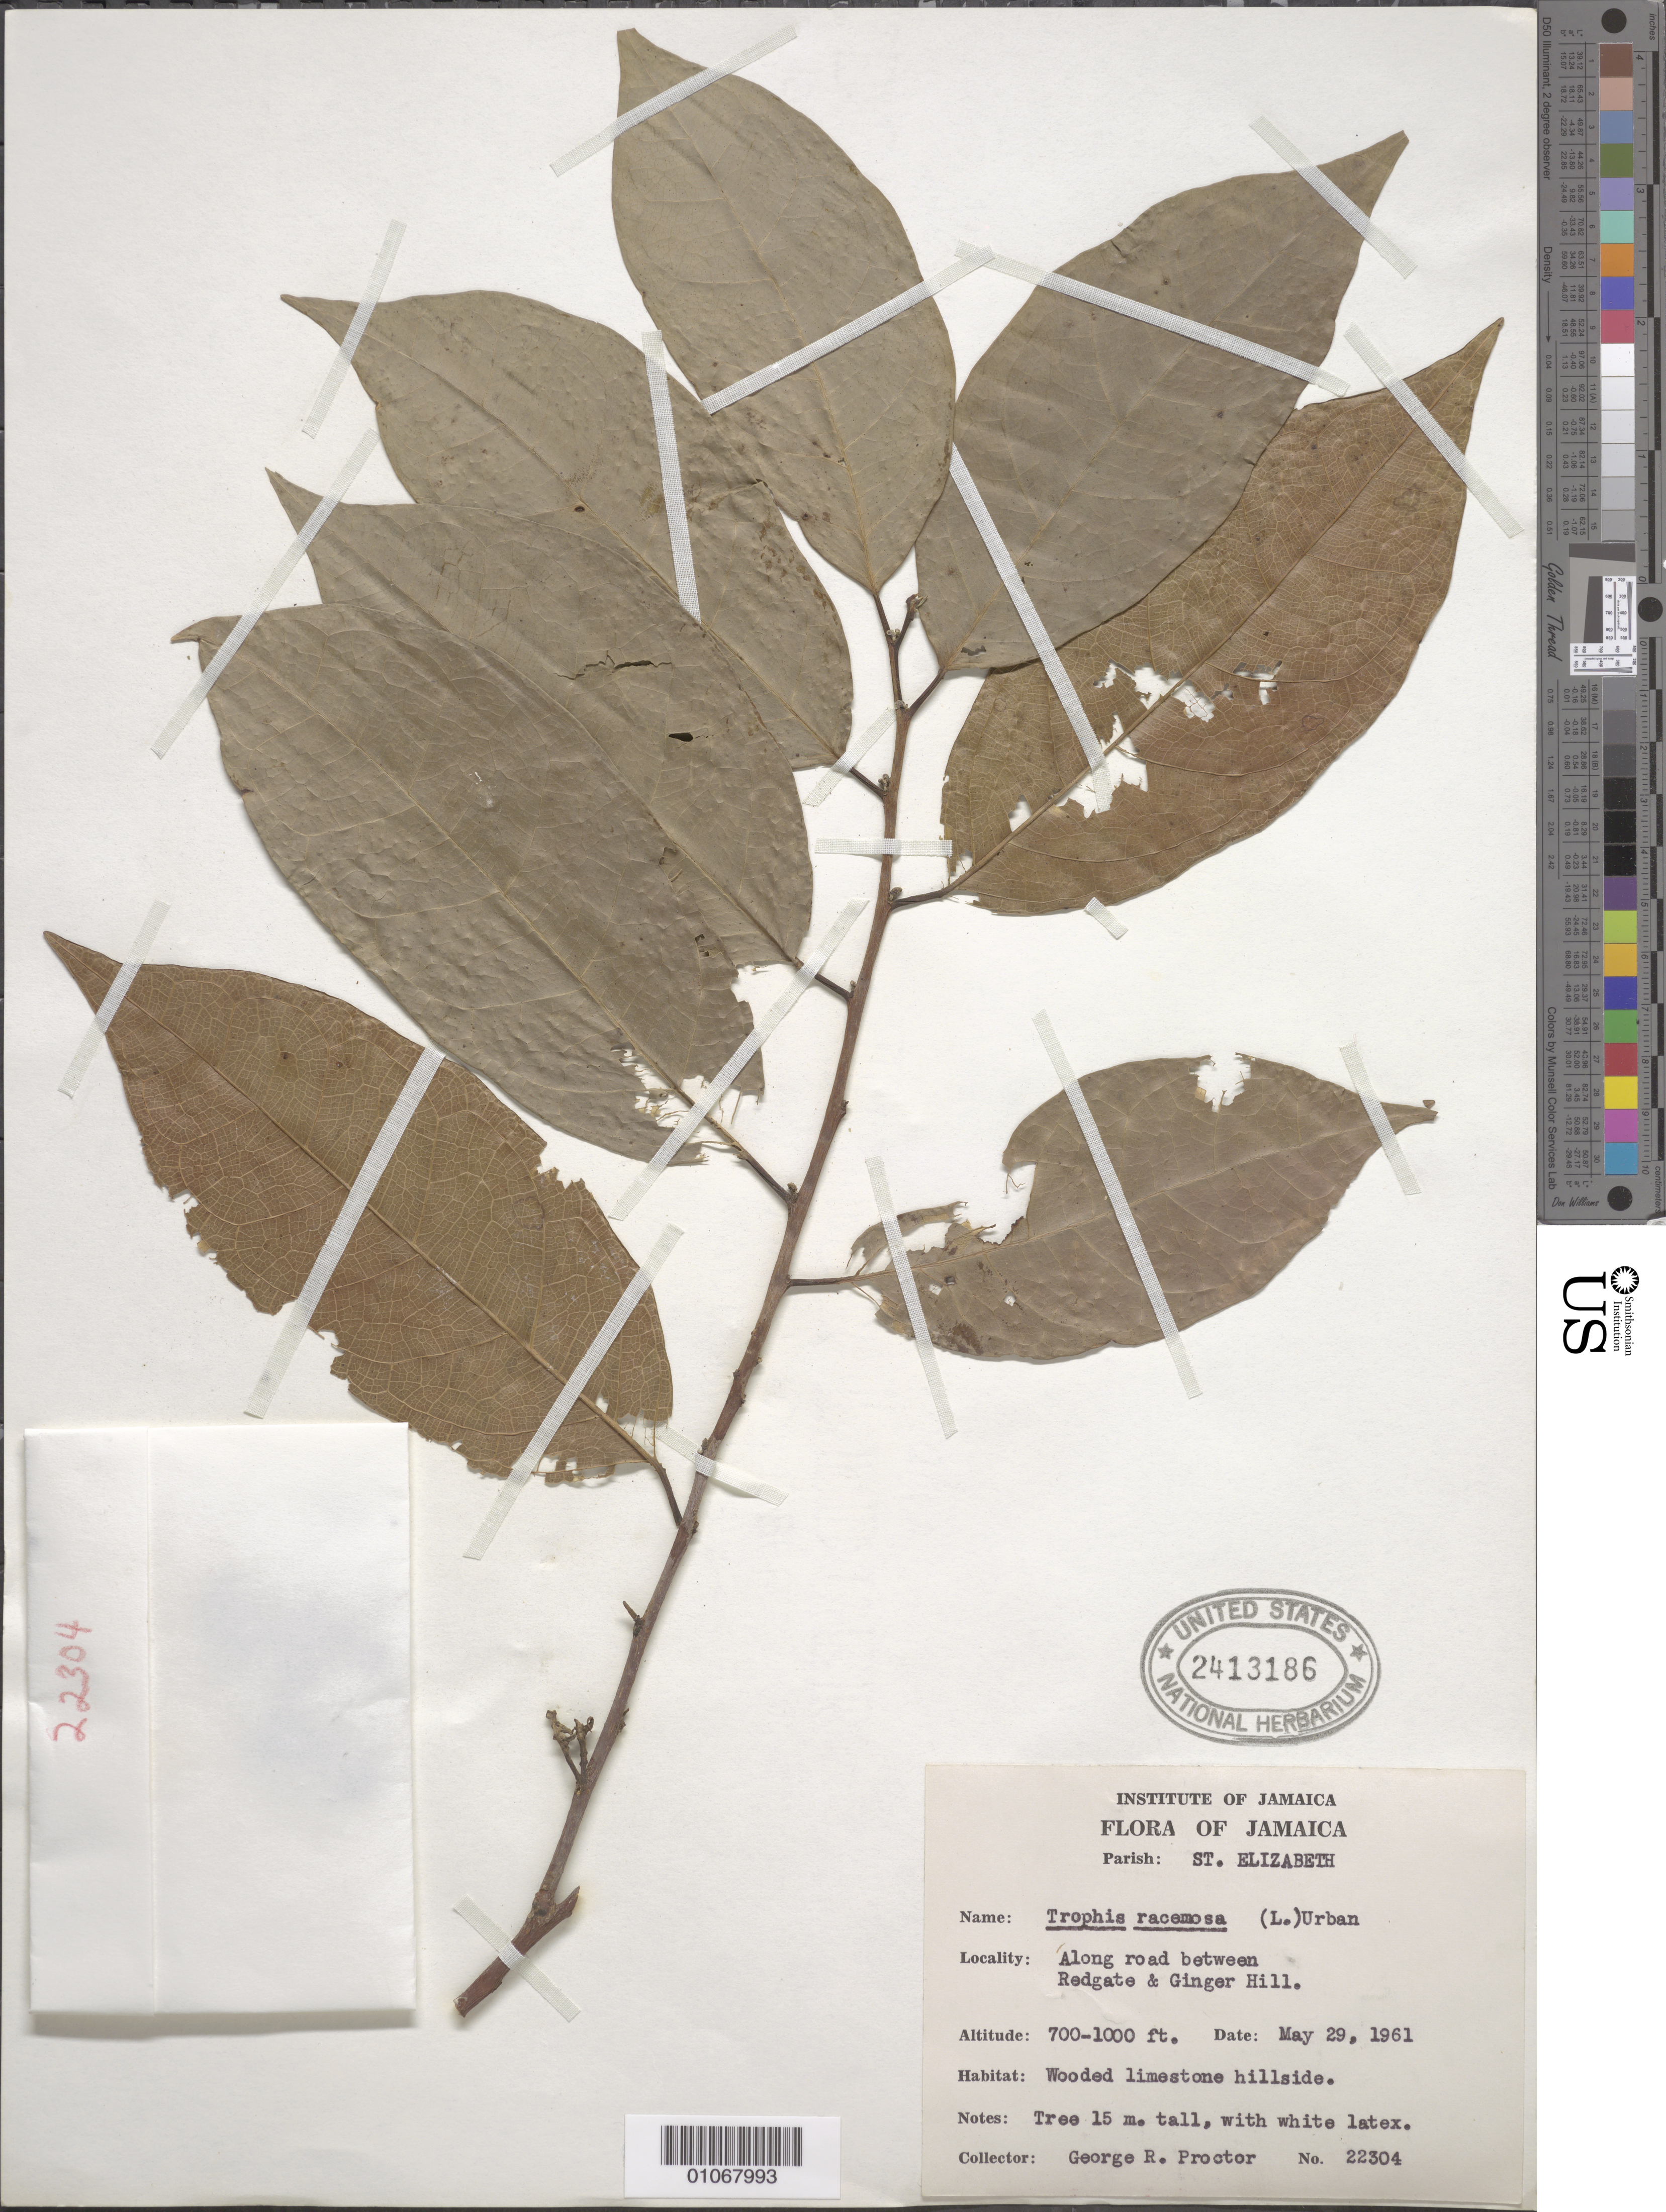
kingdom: Plantae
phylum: Tracheophyta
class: Magnoliopsida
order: Rosales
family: Moraceae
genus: Trophis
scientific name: Trophis racemosa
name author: (L.) Urb.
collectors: G. R. Proctor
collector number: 22304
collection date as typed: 29 May 1961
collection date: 1961-05-29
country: Jamaica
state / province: Saint Elizabeth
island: Jamaica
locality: Along road between Redgate and Ginger Hill.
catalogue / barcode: US 2413186